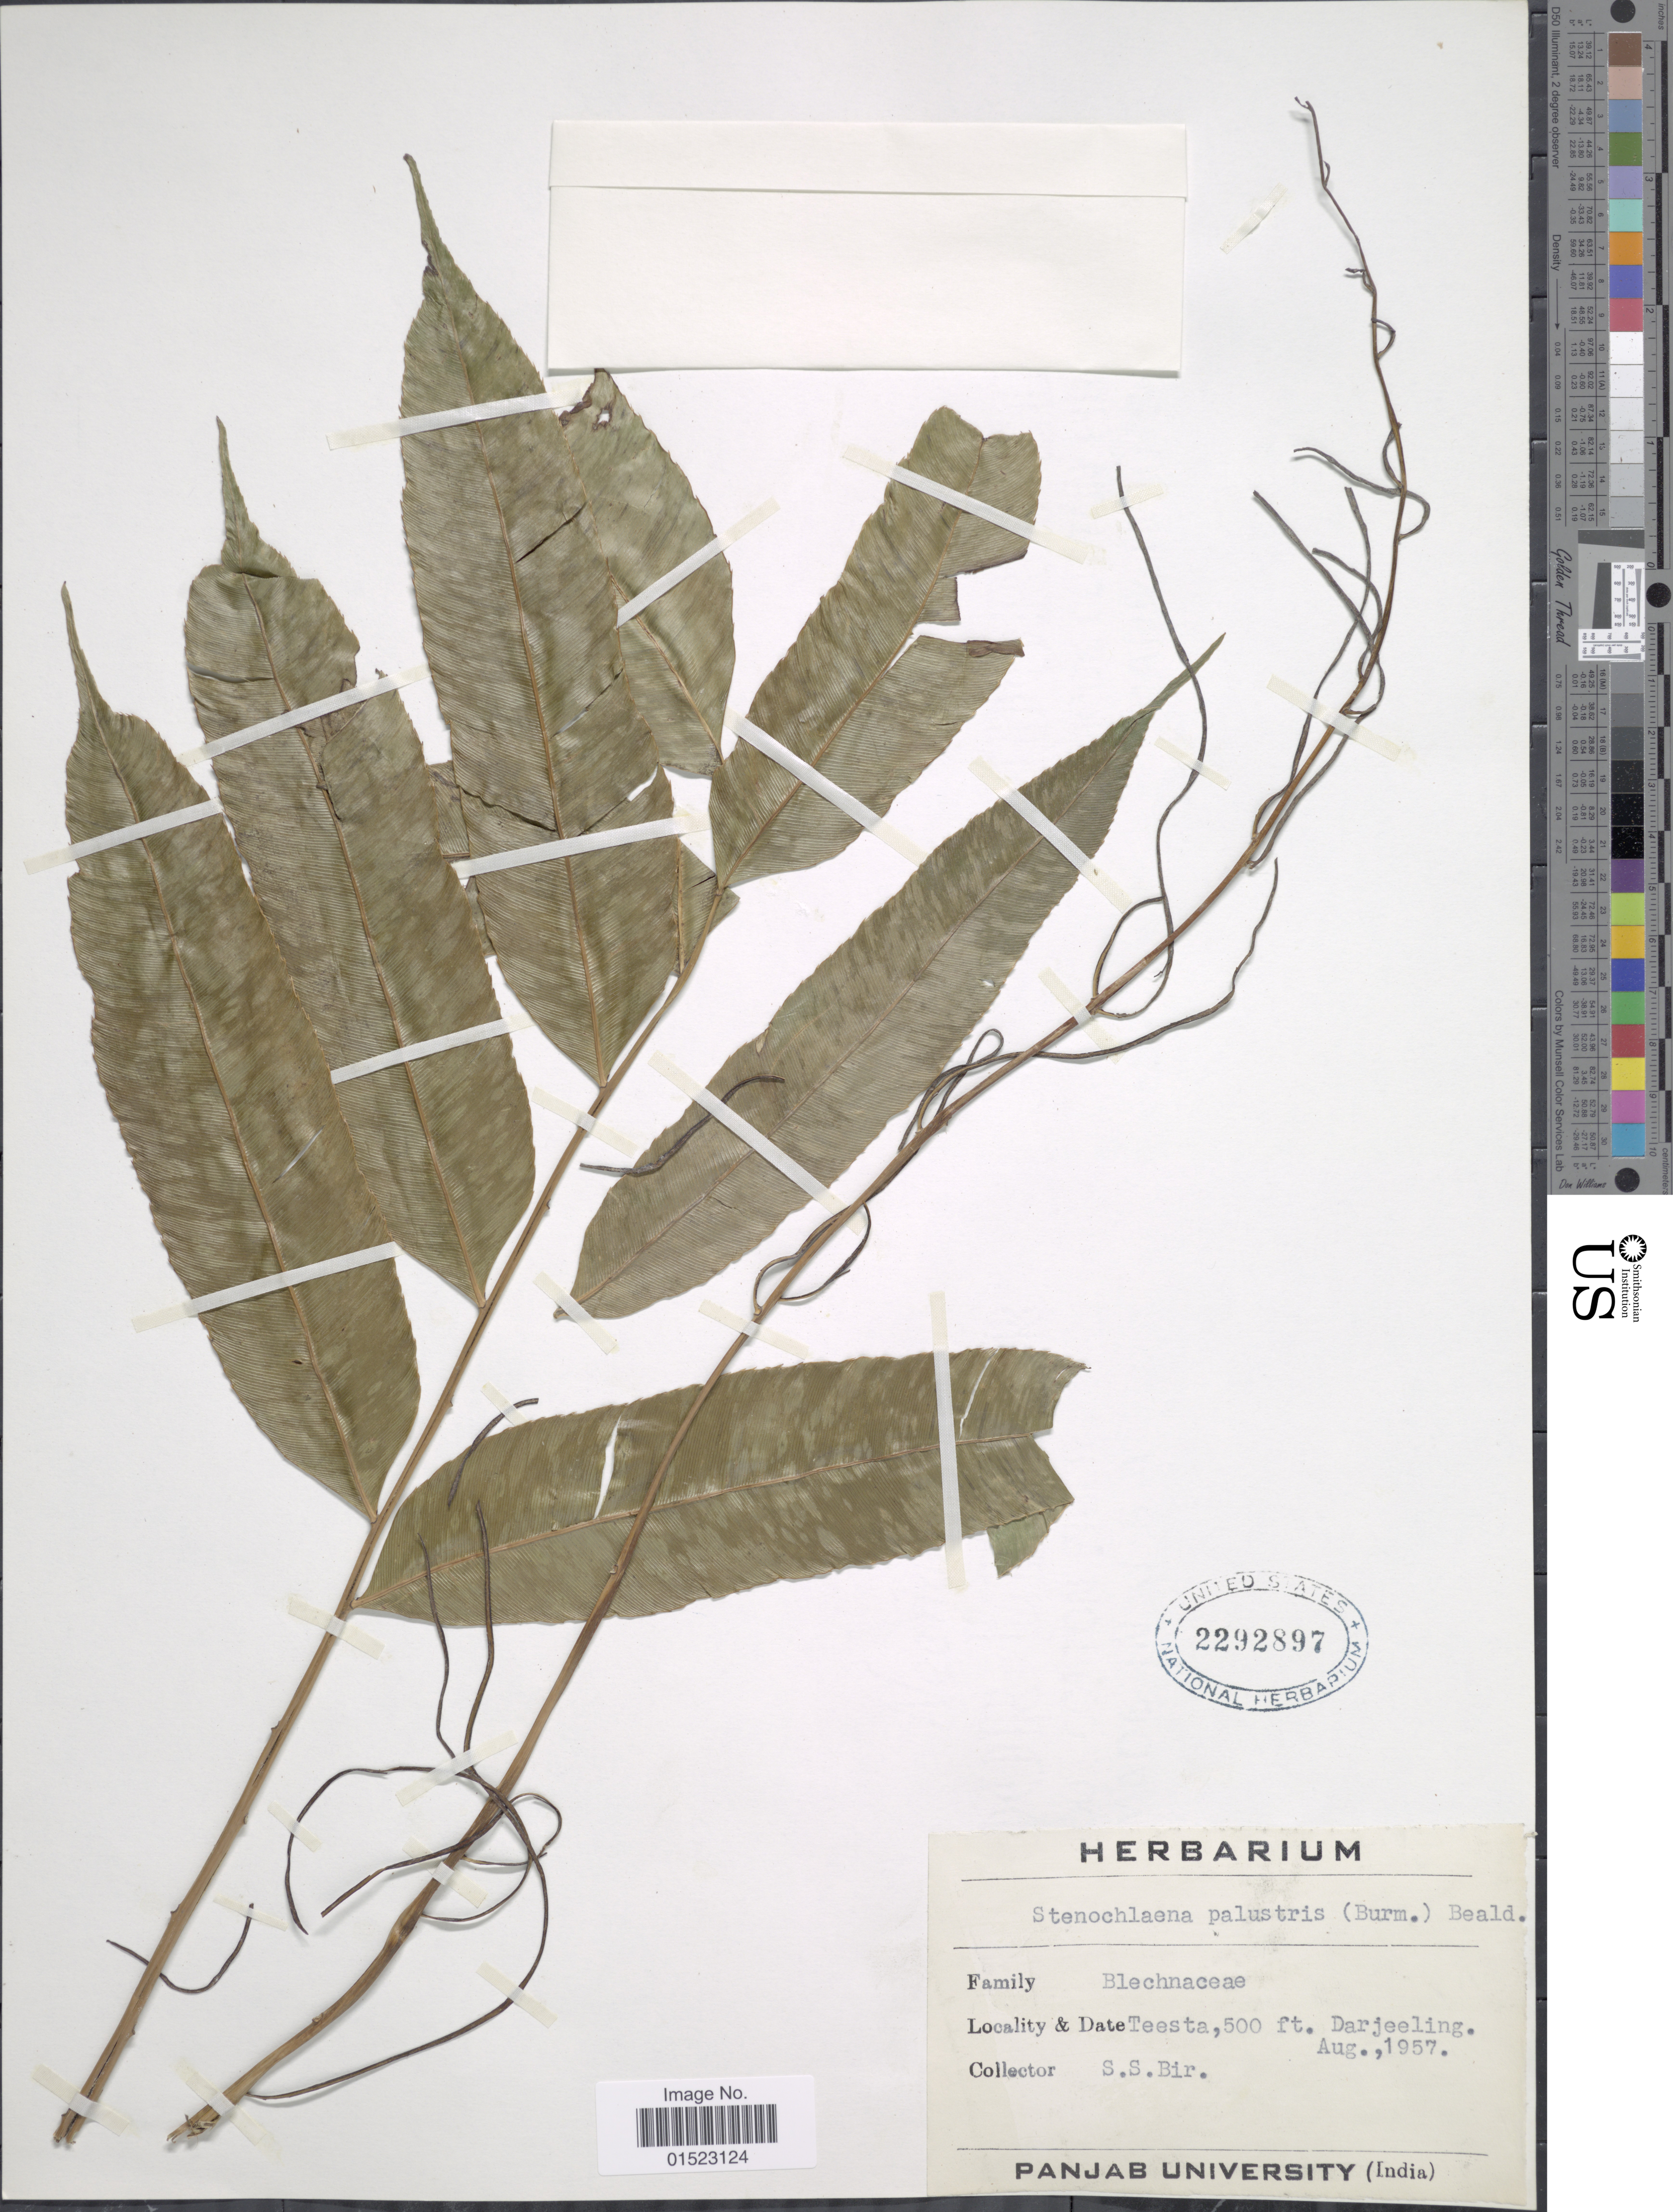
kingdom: Plantae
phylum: Tracheophyta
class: Polypodiopsida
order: Polypodiales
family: Blechnaceae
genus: Stenochlaena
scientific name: Stenochlaena palustris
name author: (Burm. f.) Bedd.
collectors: S. S. Bir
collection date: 1957-08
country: India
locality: Teesta, Darjeeling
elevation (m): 152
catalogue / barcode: US 2292897